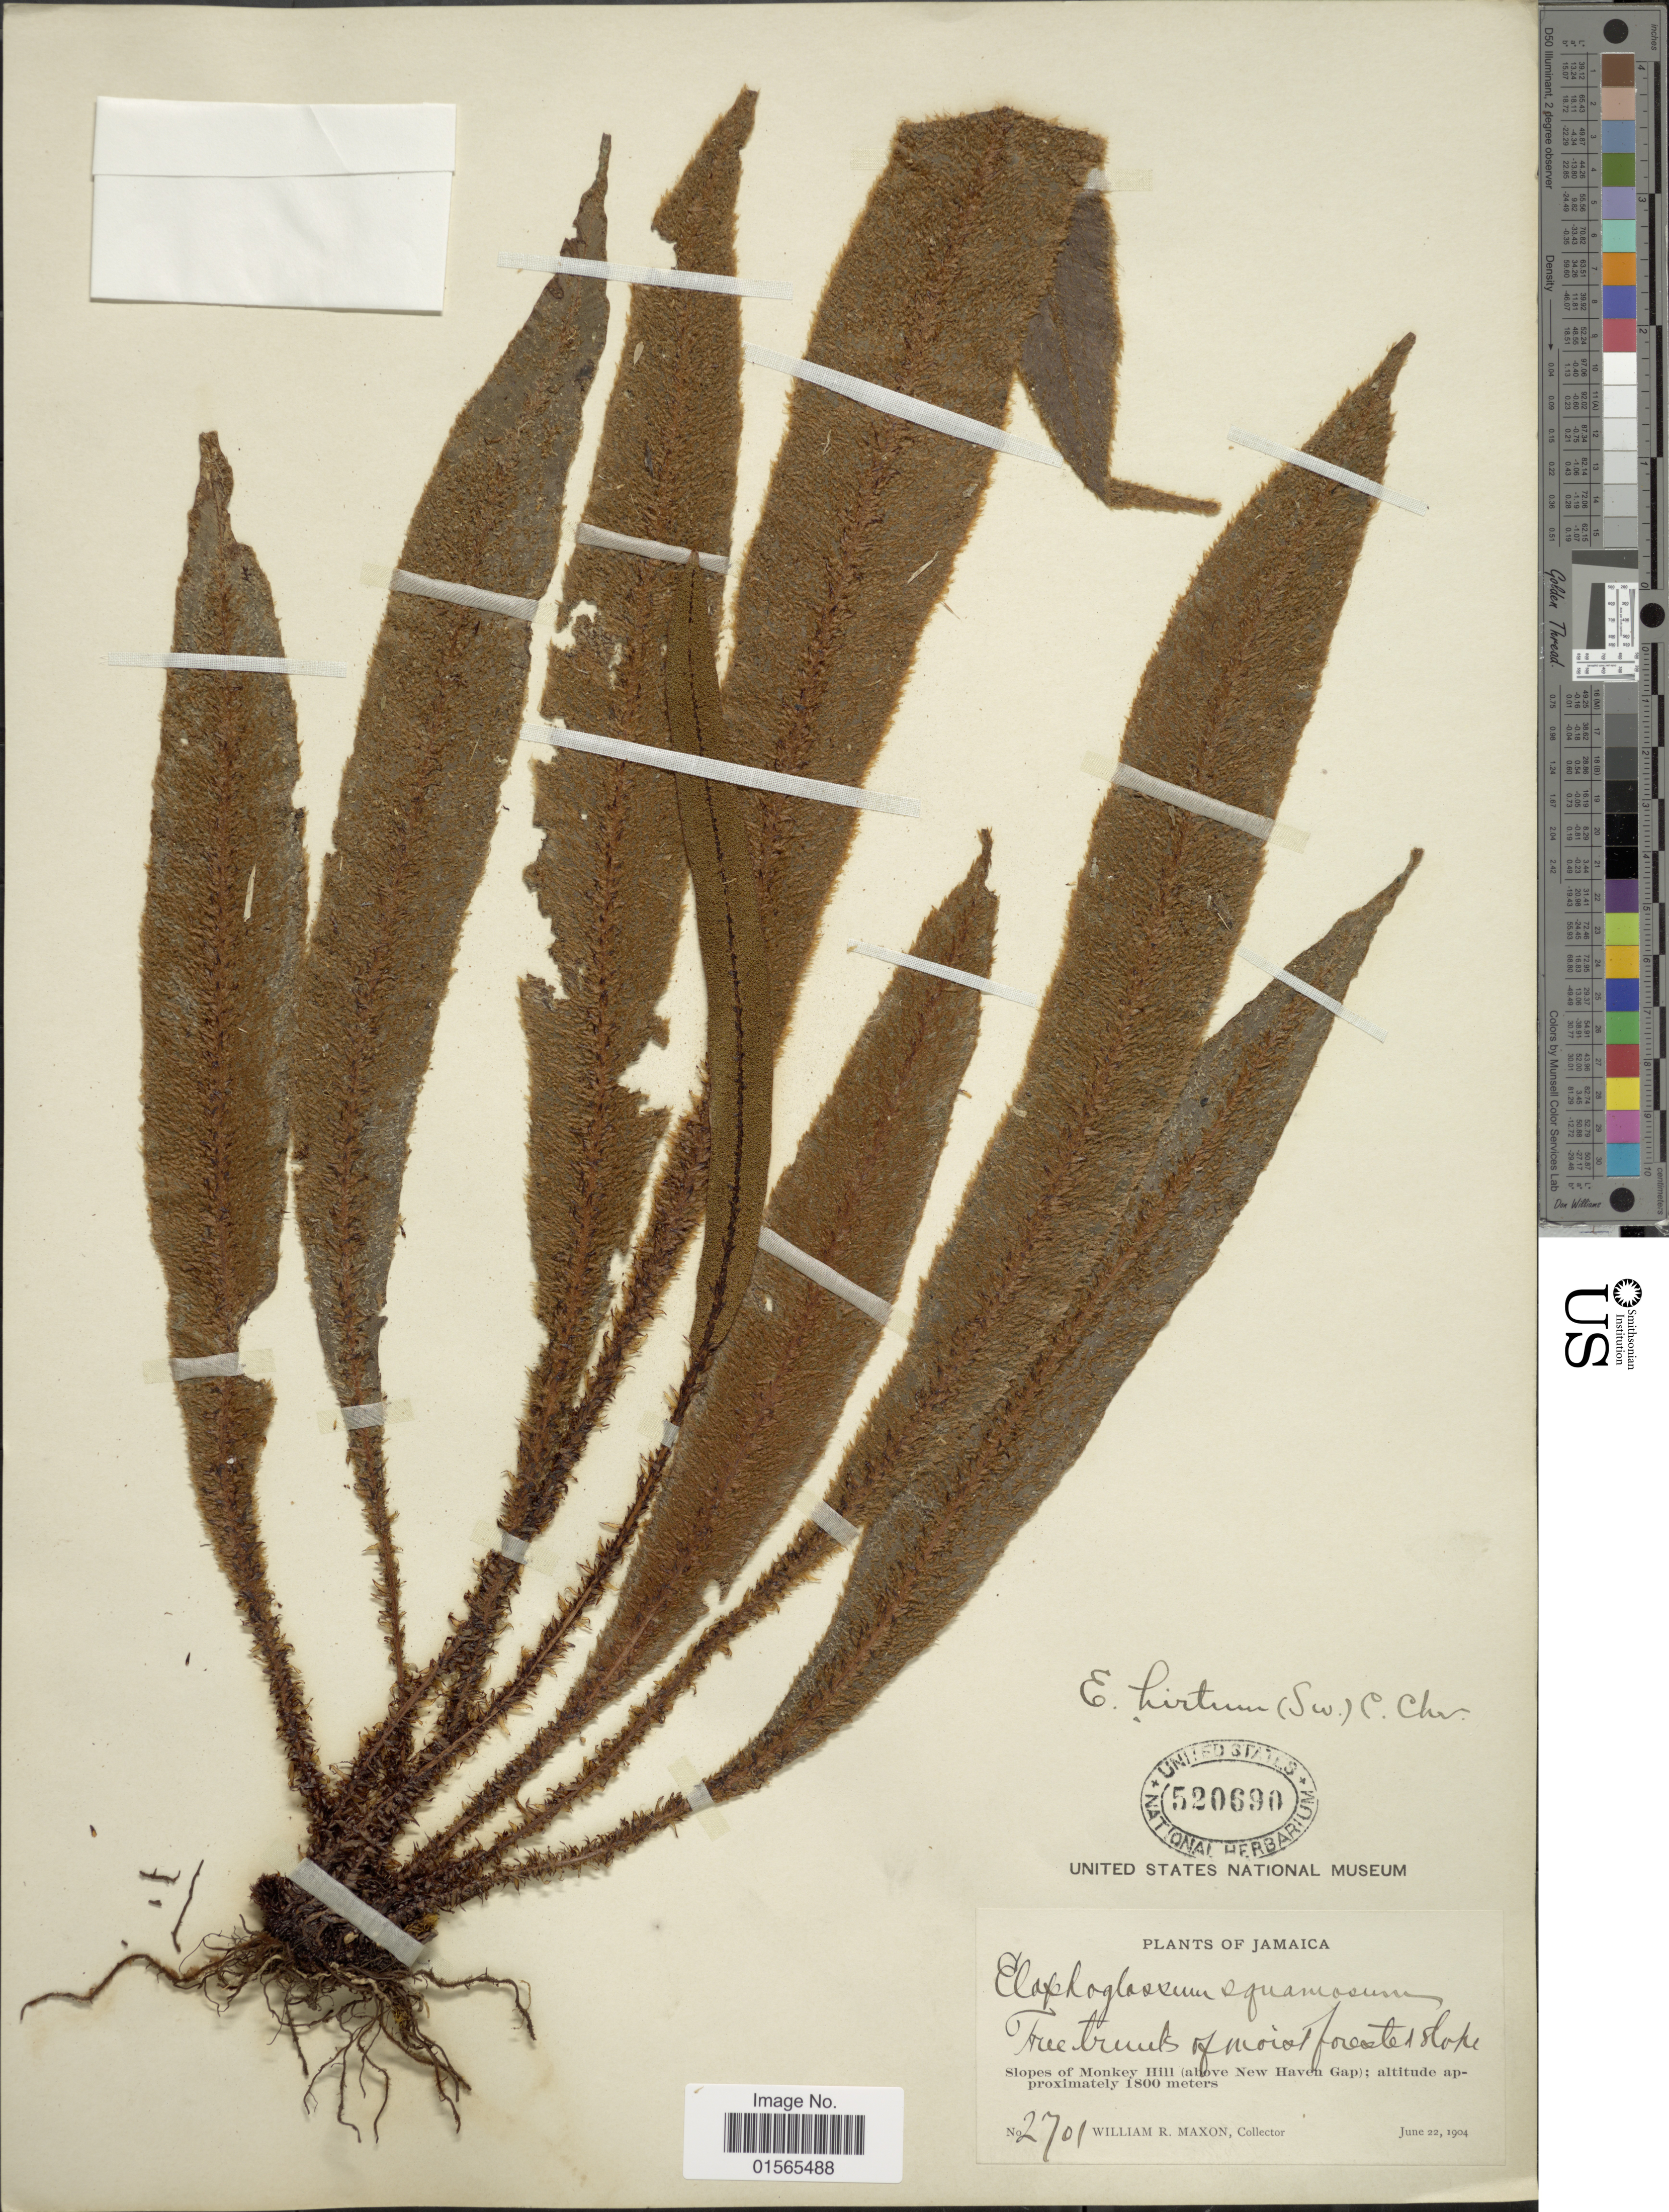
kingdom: Plantae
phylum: Tracheophyta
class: Polypodiopsida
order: Polypodiales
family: Dryopteridaceae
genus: Elaphoglossum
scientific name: Elaphoglossum hirtum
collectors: W. R. Maxon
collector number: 2701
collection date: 1904-06-22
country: Jamaica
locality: Slopes of Monkey Hill (above New Haven Gap)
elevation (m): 1800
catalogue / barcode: US 5260690